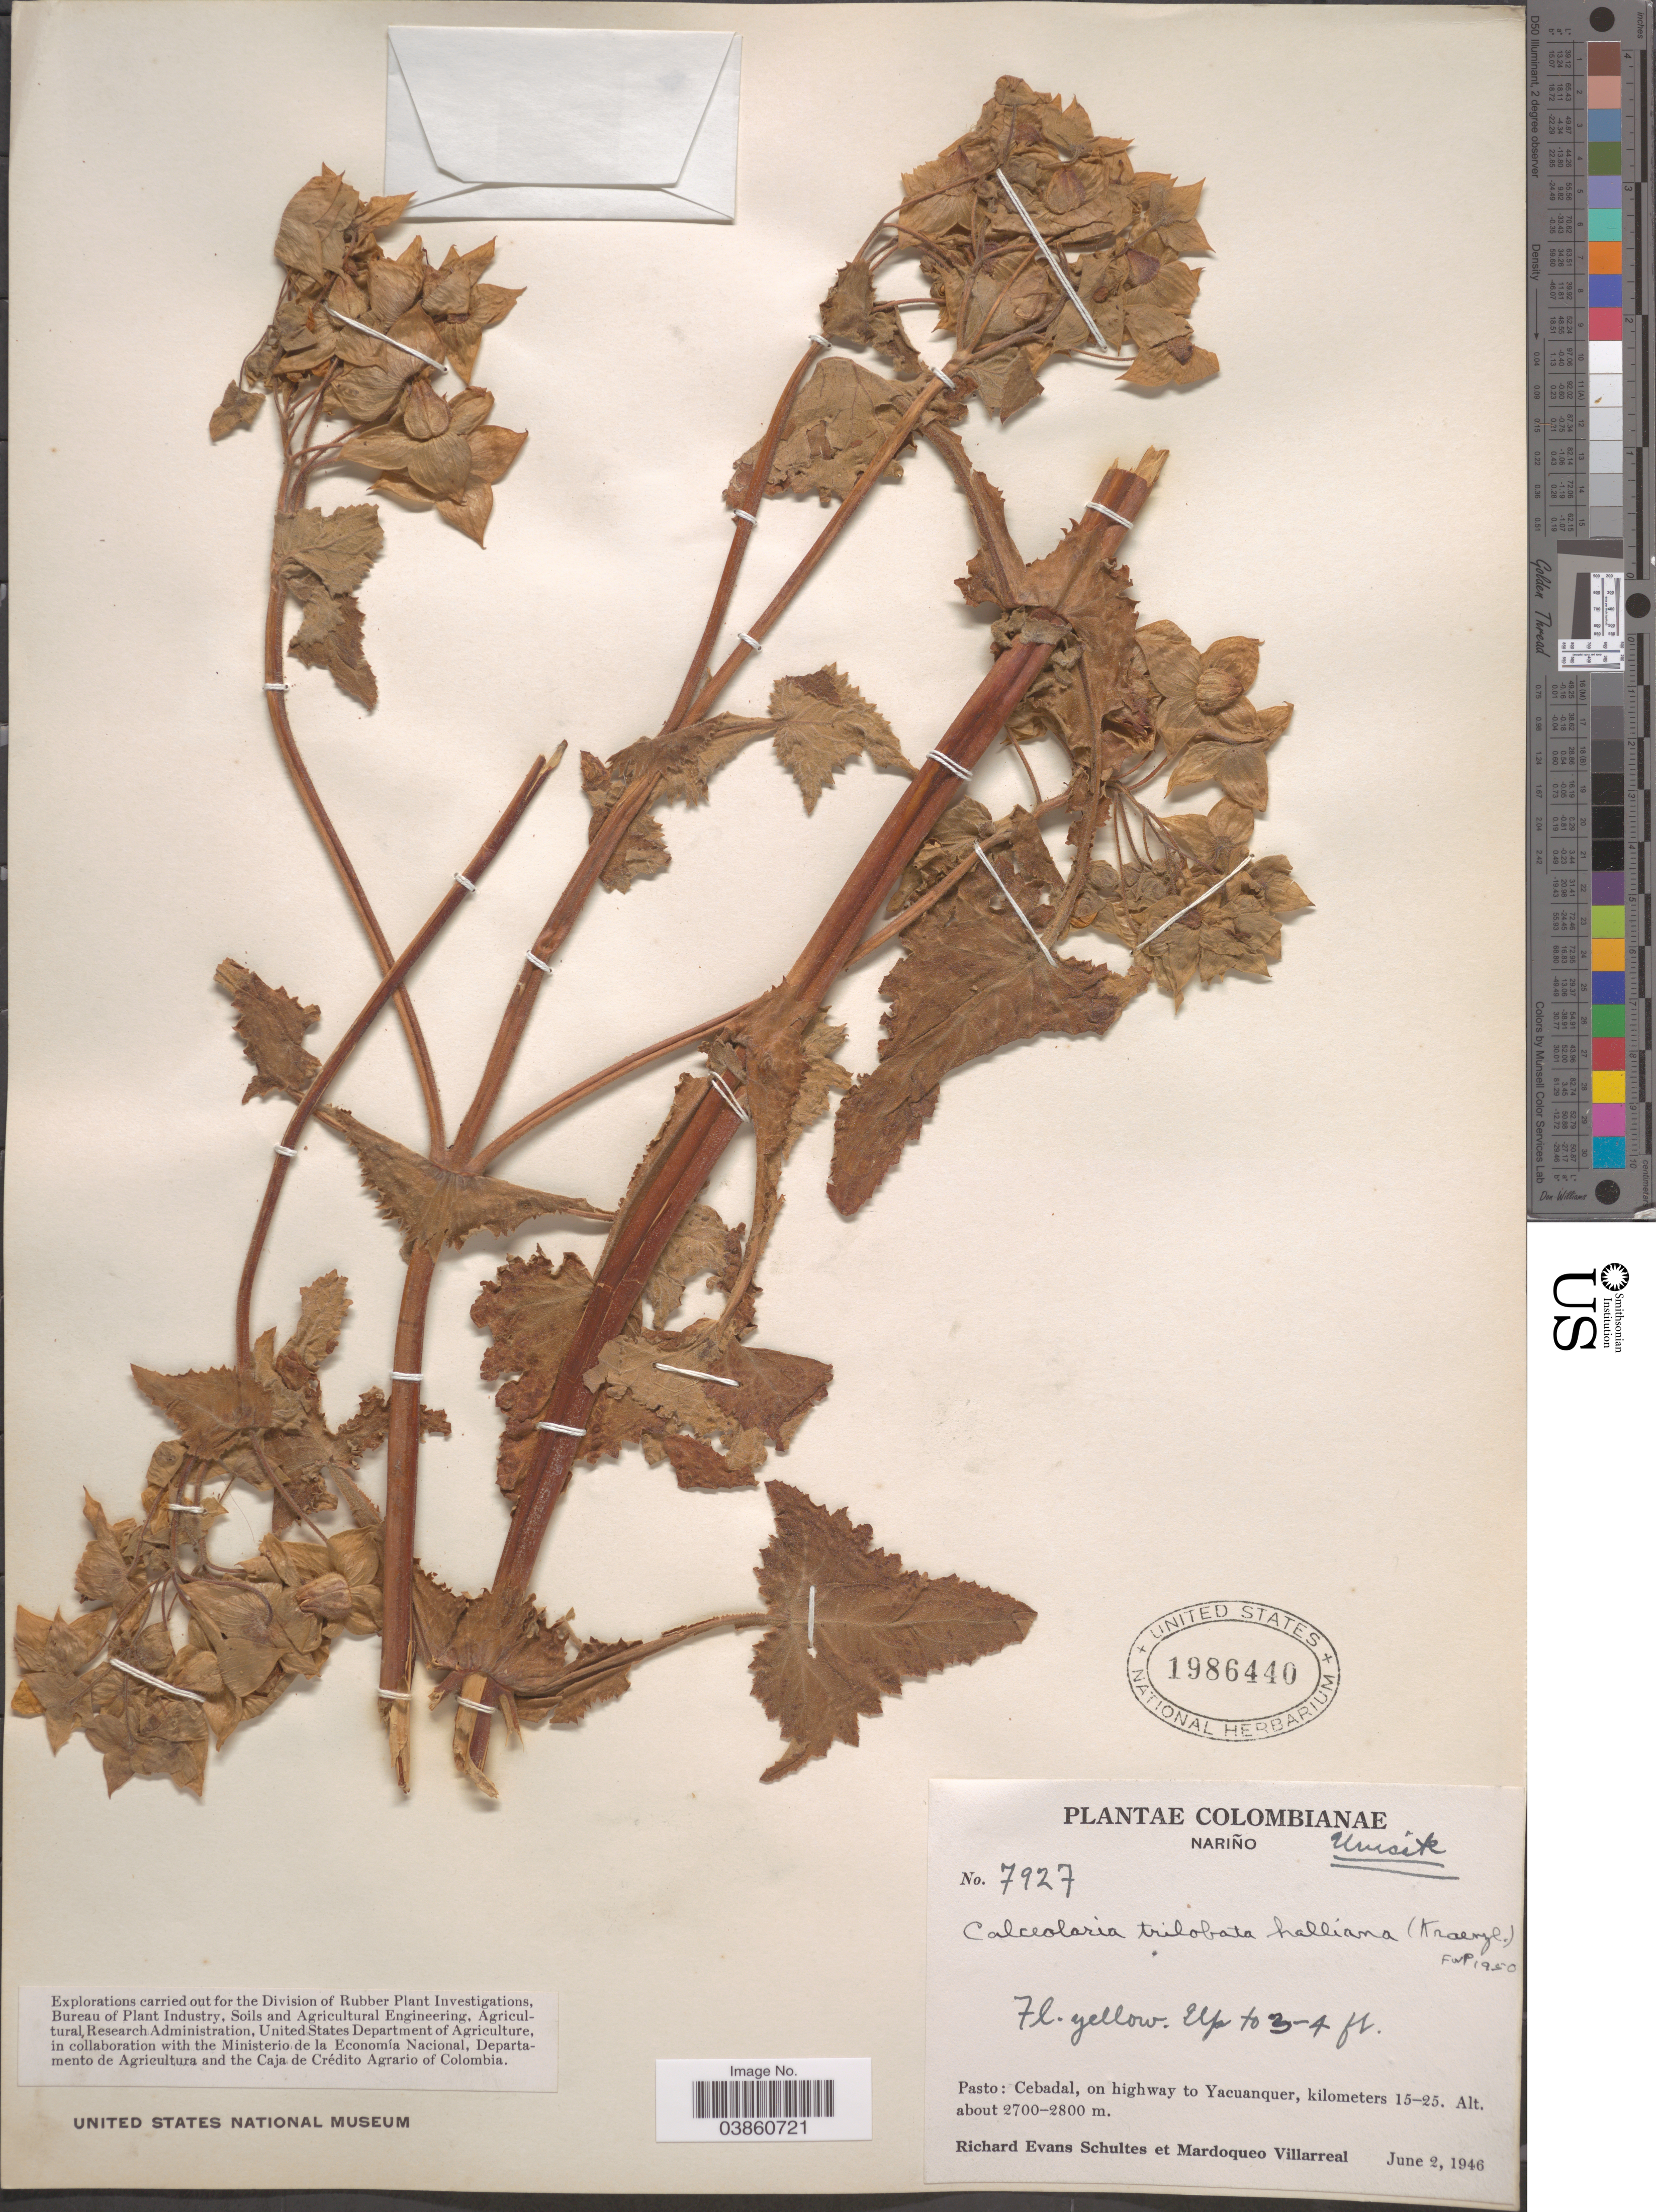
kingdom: Plantae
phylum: Tracheophyta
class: Magnoliopsida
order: Lamiales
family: Calceolariaceae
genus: Calceolaria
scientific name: Calceolaria trilobata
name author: Hemsl.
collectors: R. E. Schultes & M. Villarreal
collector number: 7927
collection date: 1946-06-02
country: Colombia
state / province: Nariño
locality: Pasto: Cebadal, on highway to Yacuanquer, kilometers 15-25.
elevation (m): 2700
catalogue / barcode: US 1986440